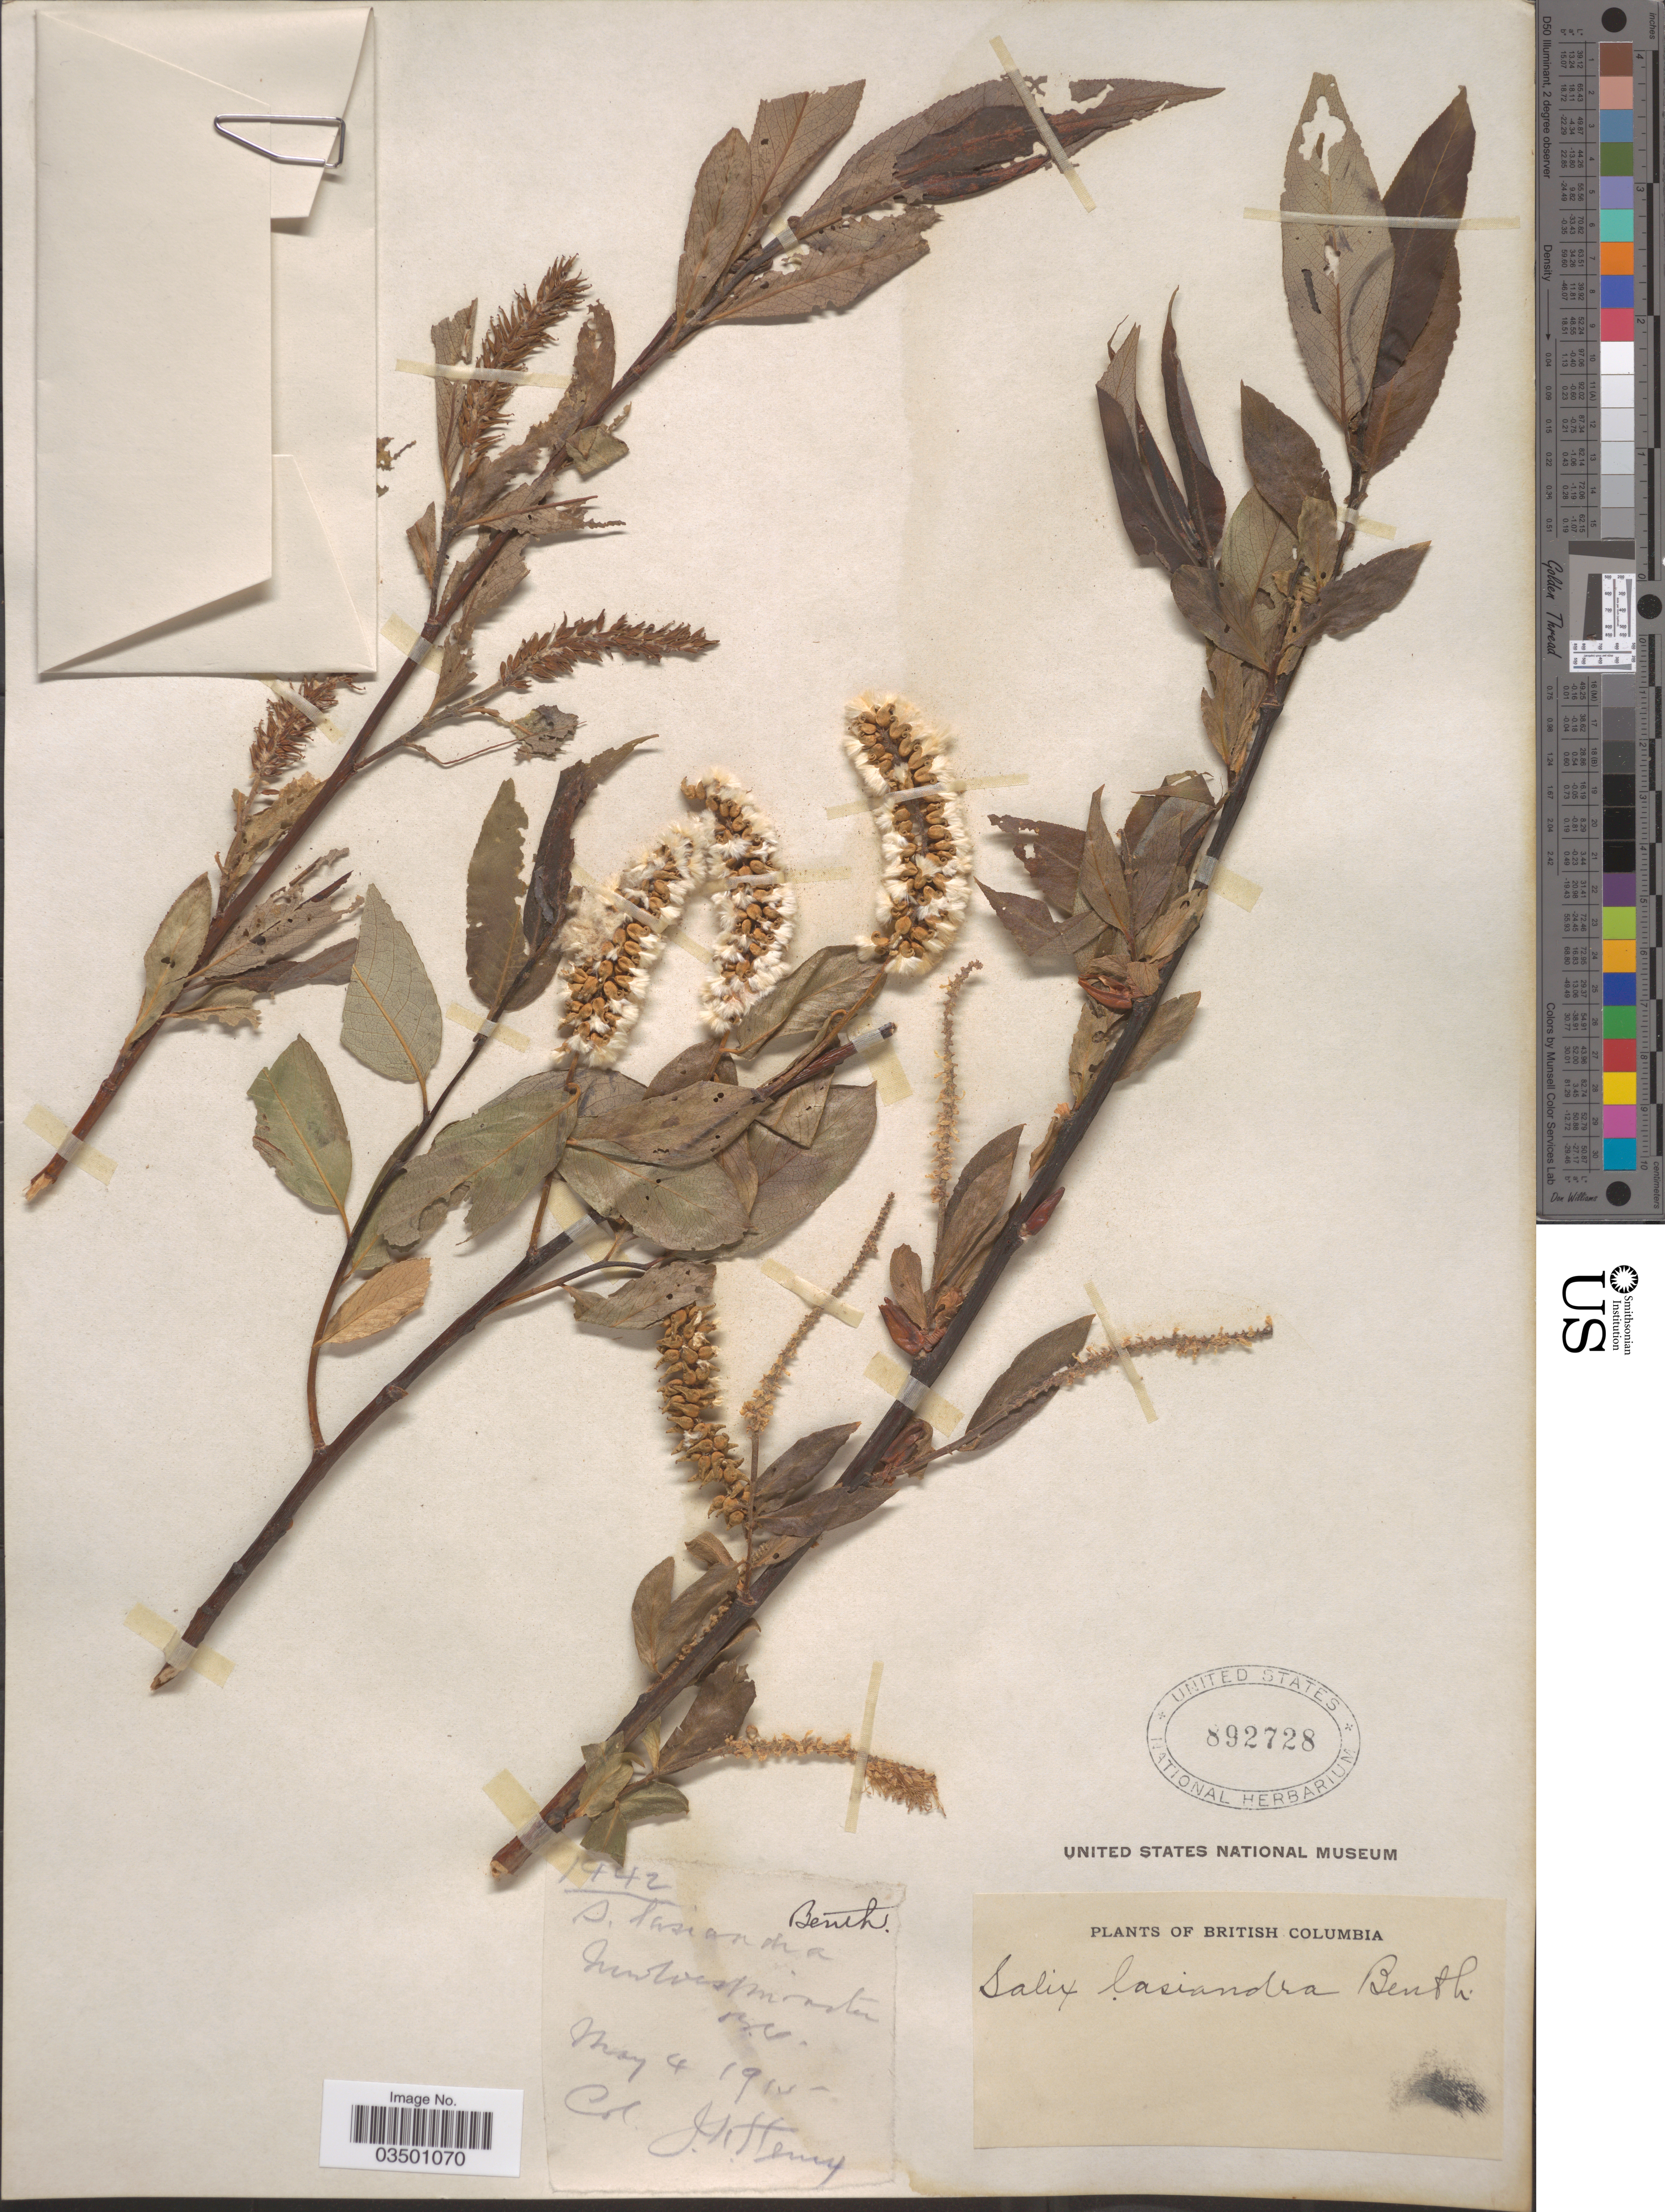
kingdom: Plantae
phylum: Tracheophyta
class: Magnoliopsida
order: Malpighiales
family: Salicaceae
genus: Salix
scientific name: Salix lasiandra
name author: Benth.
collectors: J. K. Henry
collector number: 1442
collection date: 1915-05-04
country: Canada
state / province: British Columbia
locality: New Westminster.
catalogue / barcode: US 892728